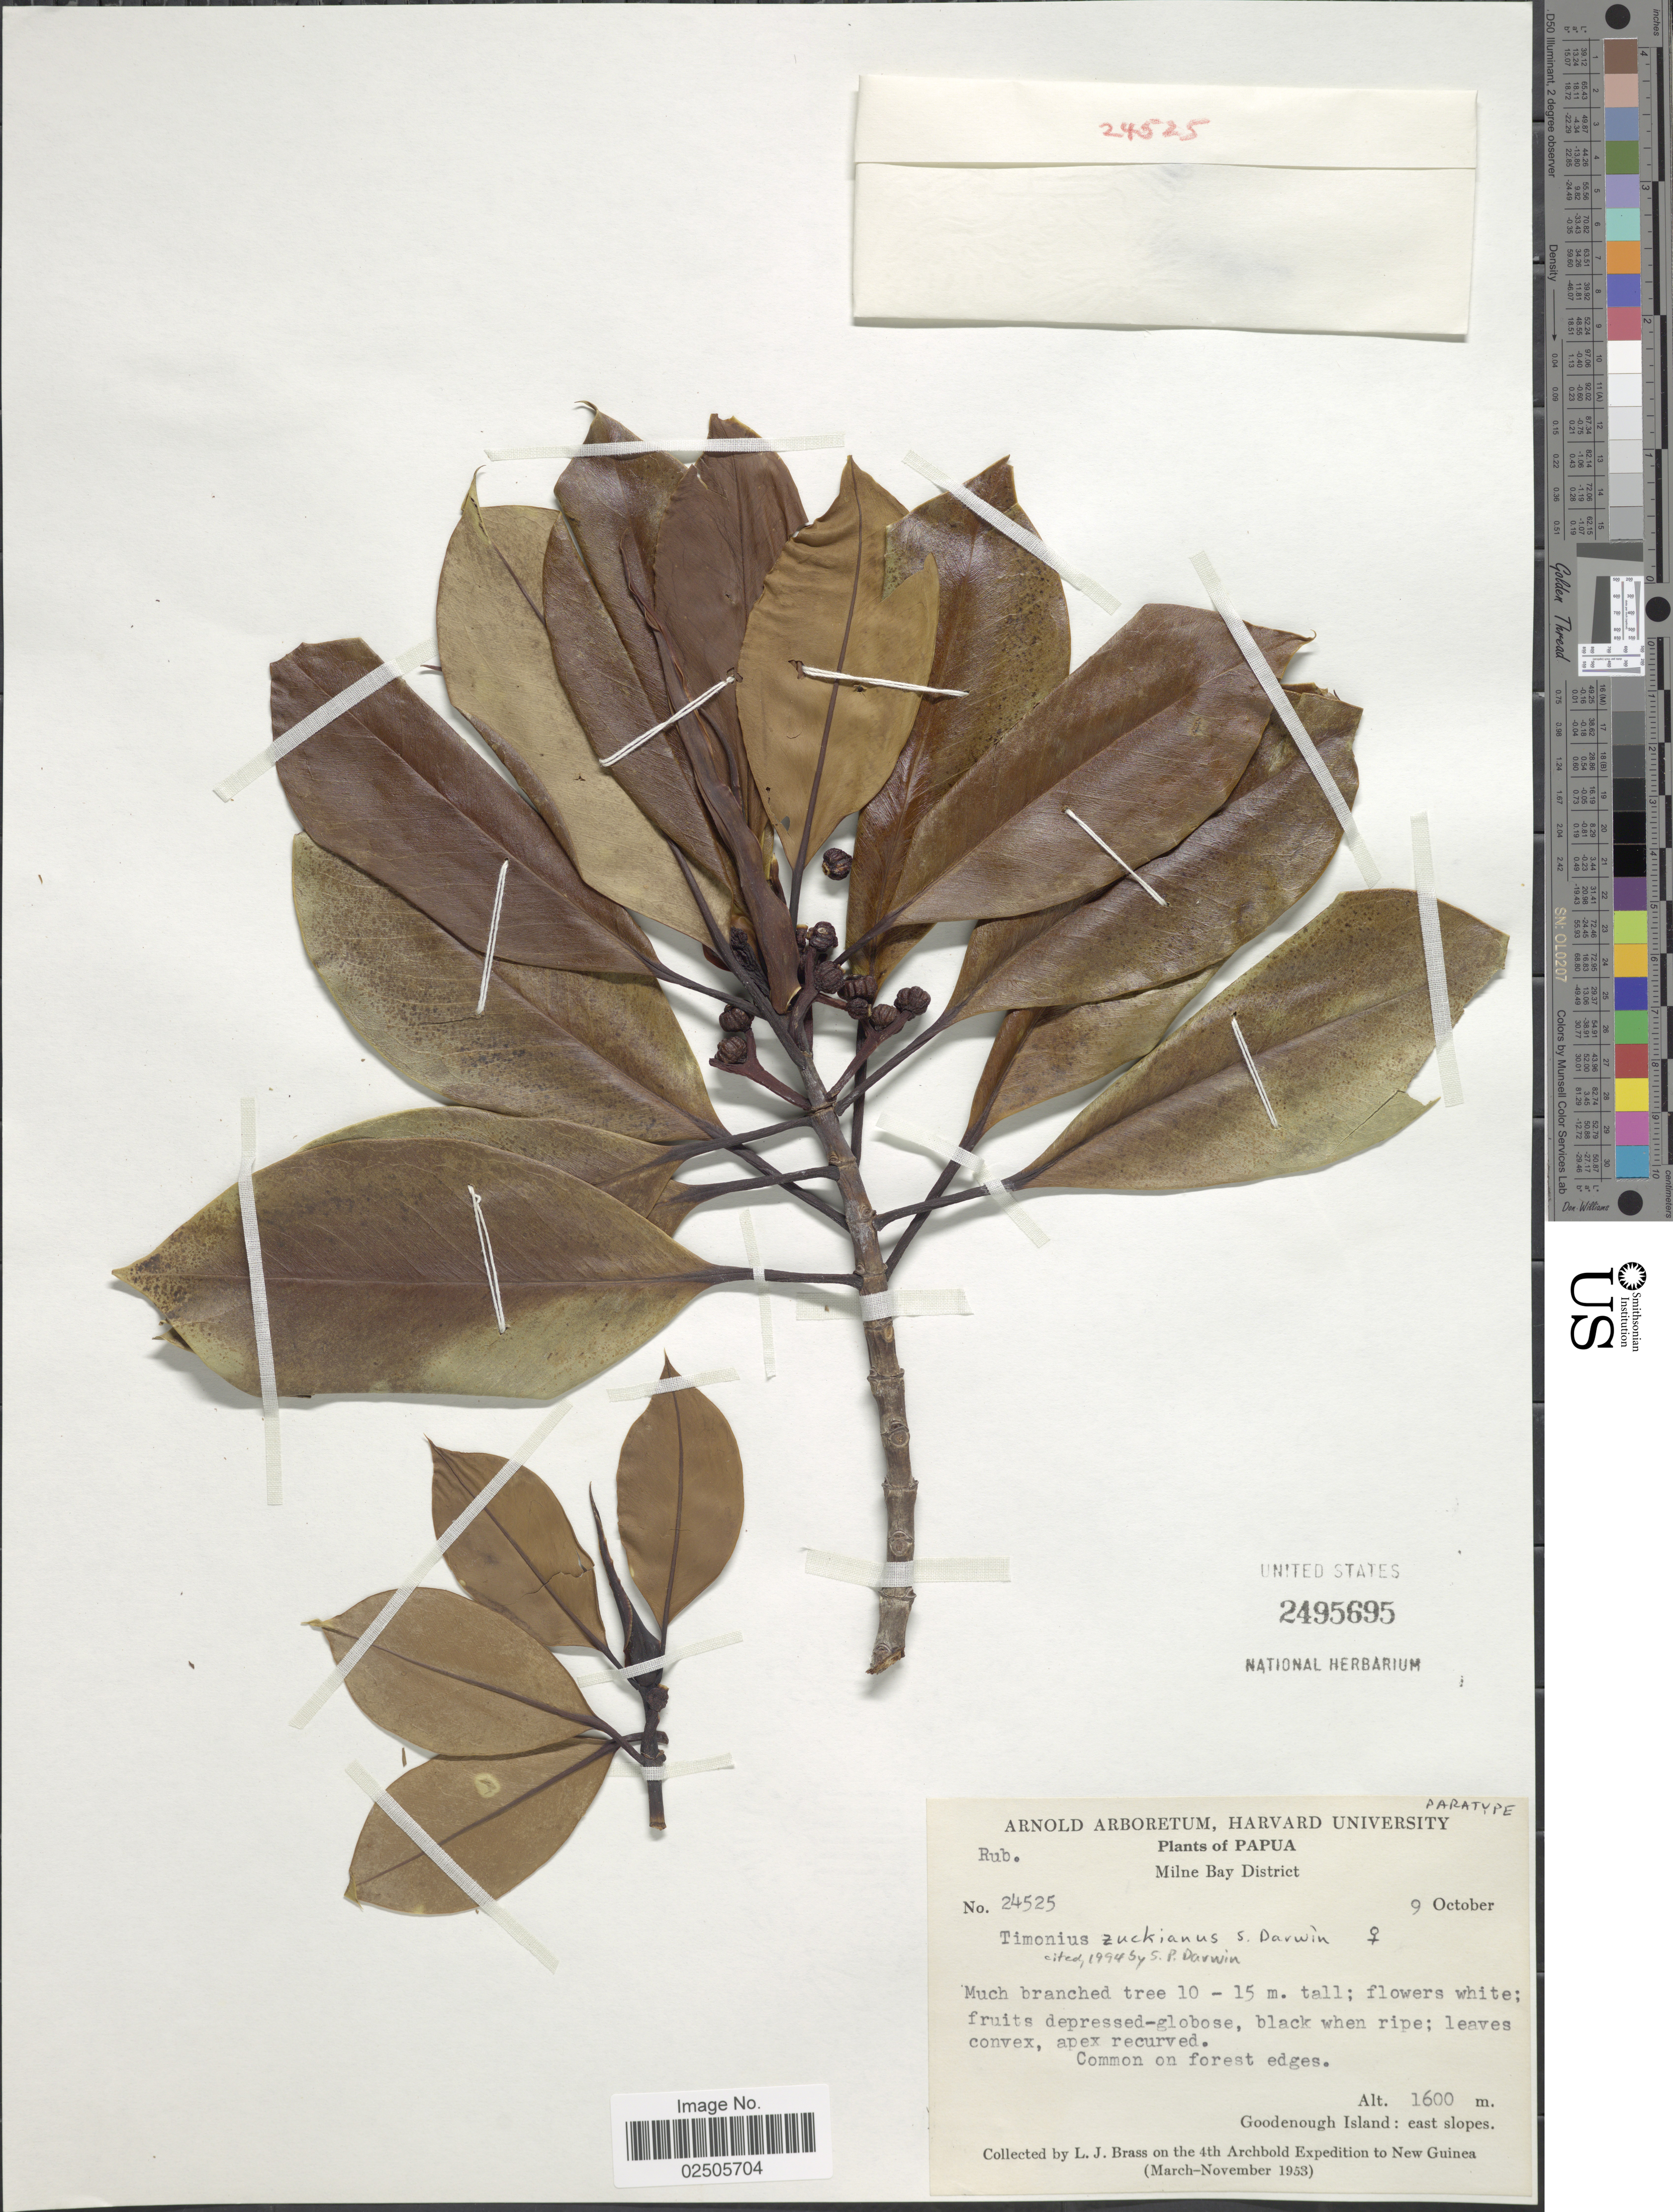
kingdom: Plantae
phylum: Tracheophyta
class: Magnoliopsida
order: Gentianales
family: Rubiaceae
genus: Timonius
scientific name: Timonius zuckianus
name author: S.P. Darwin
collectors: L. J. Brass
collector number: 24525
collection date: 1953-10-09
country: Papua New Guinea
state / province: Milne Bay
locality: Papua, Goodenough Island: East slopes, New Guinea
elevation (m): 1600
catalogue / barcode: US 2495695